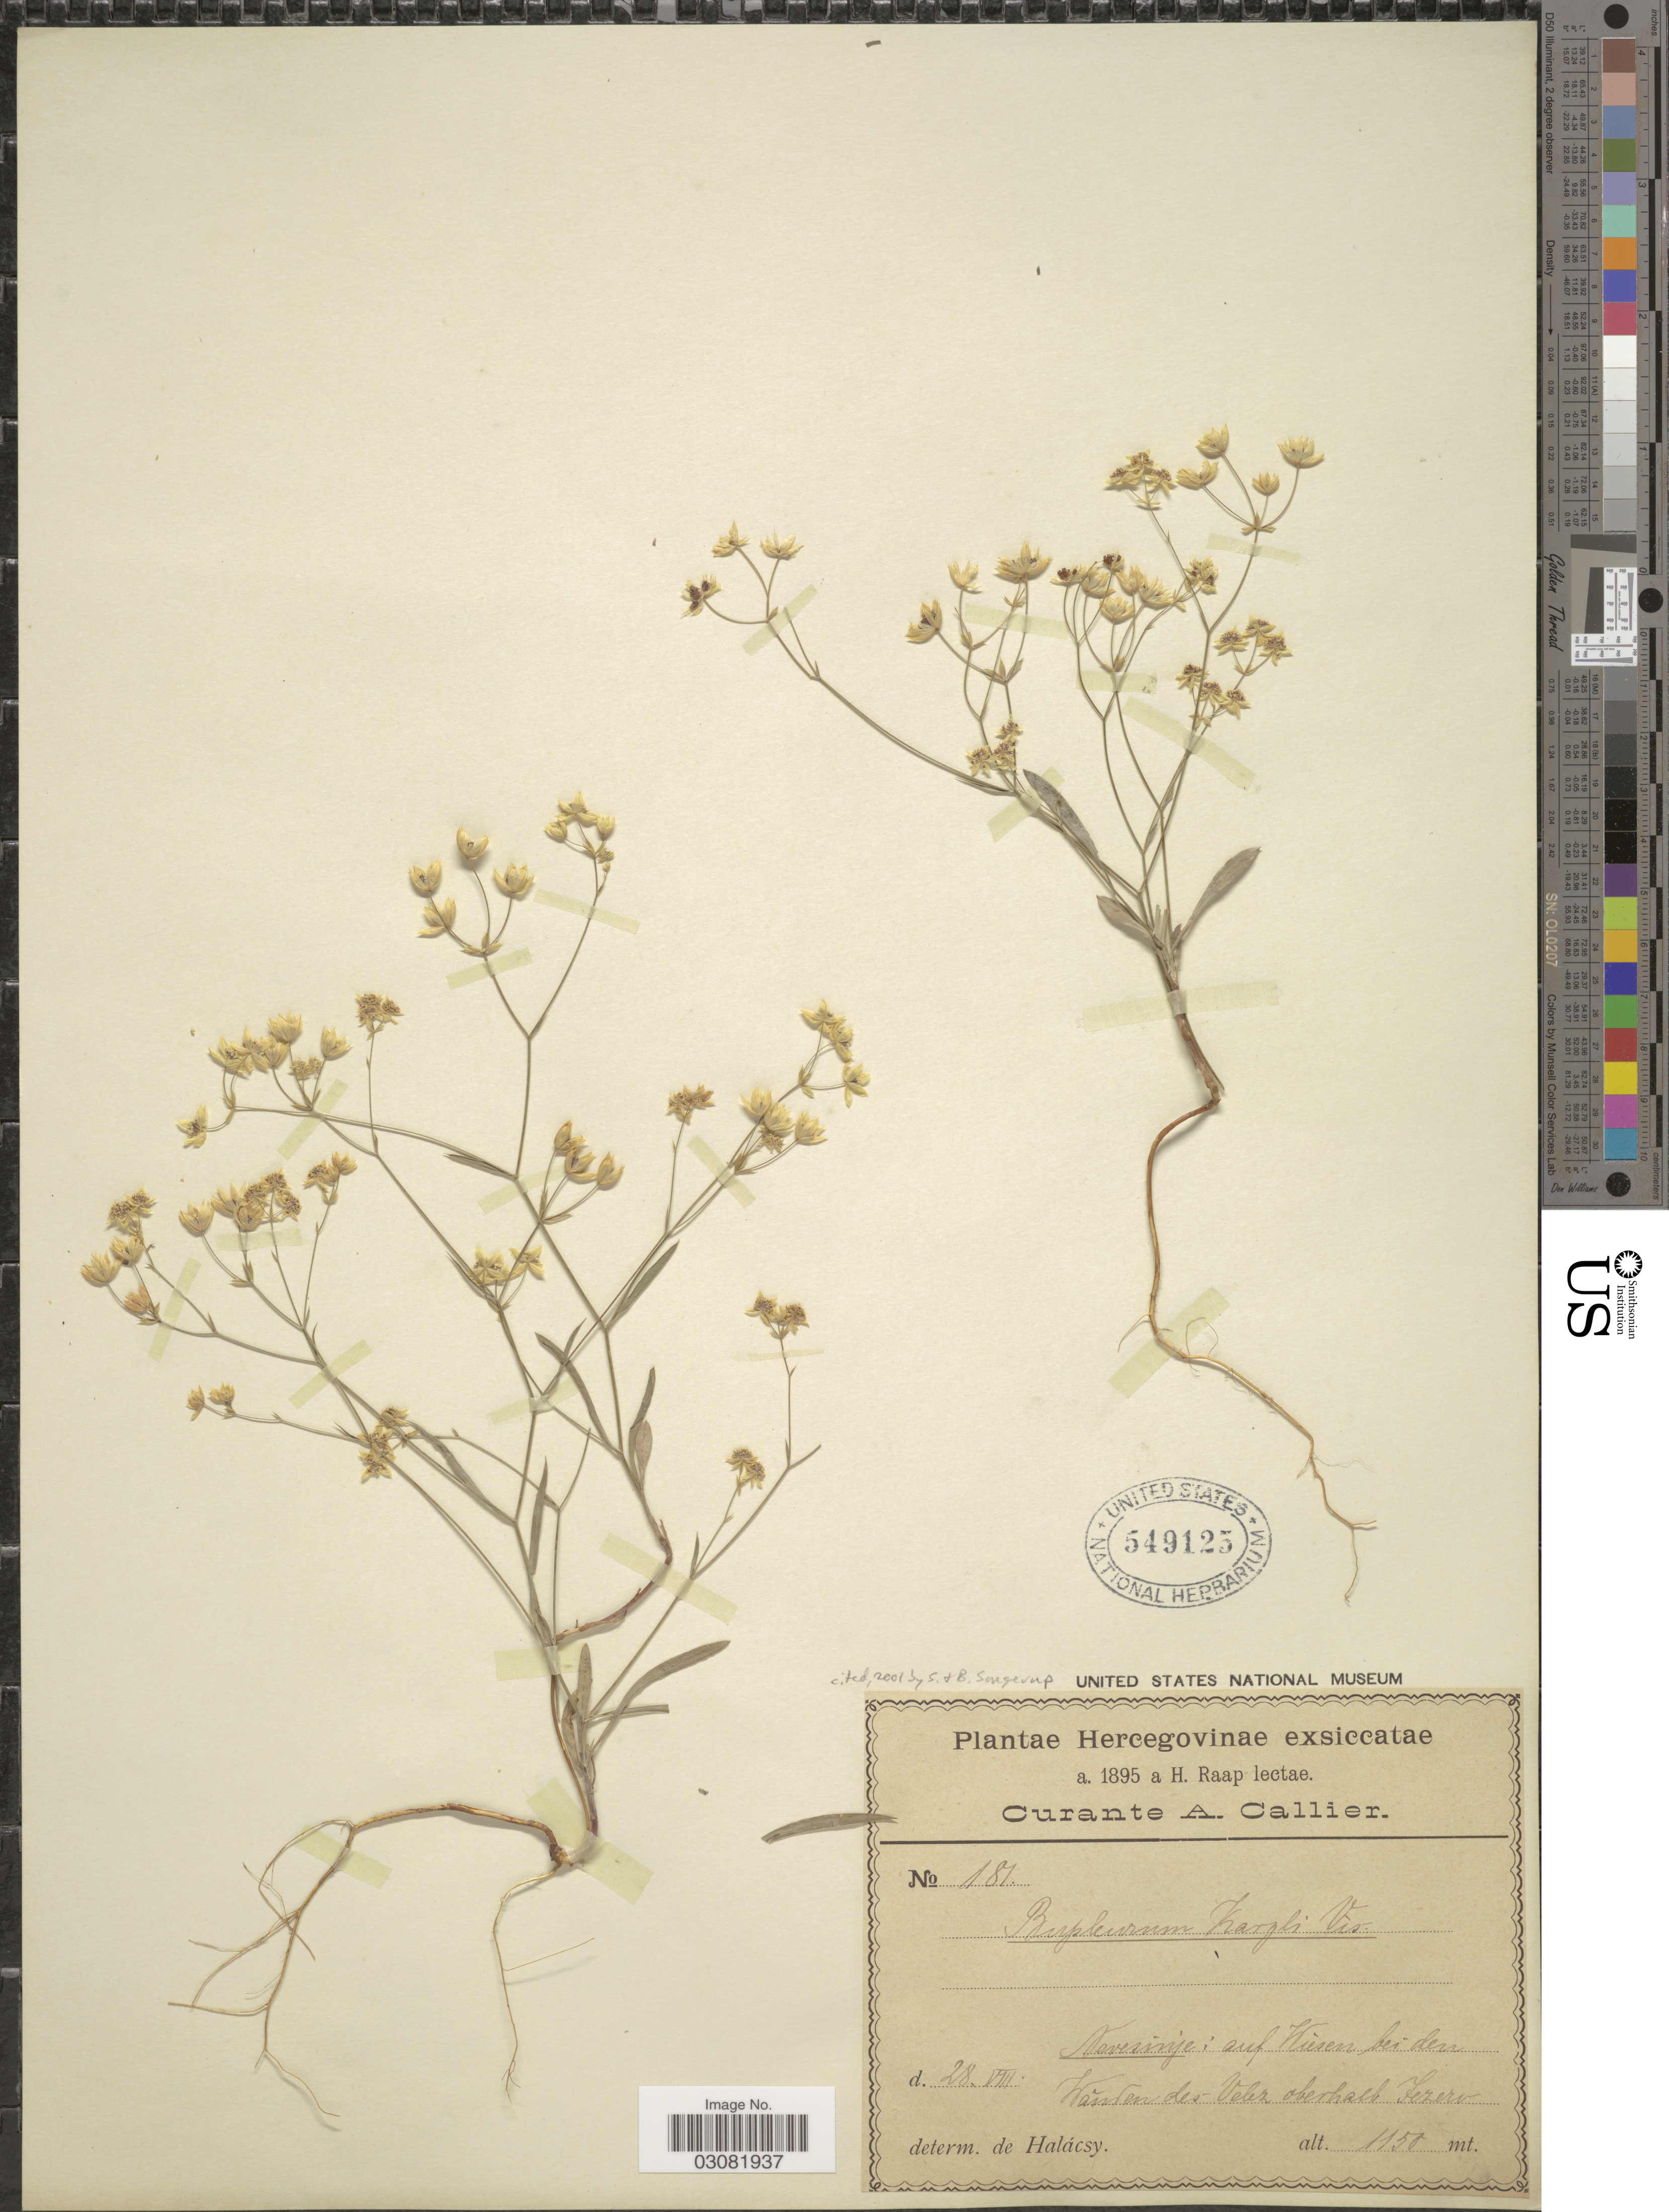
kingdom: Plantae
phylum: Tracheophyta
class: Magnoliopsida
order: Apiales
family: Apiaceae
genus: Bupleurum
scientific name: Bupleurum karglii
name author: Vis.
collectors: H. Raap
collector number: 181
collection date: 1895-08-28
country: Bosnia and Herzegovina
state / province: Srpska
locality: Hercegovinae. Nevesinje: auf Wiesen bei den Wänden des Velez oberhalb Jezero.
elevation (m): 1150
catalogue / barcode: US 549125